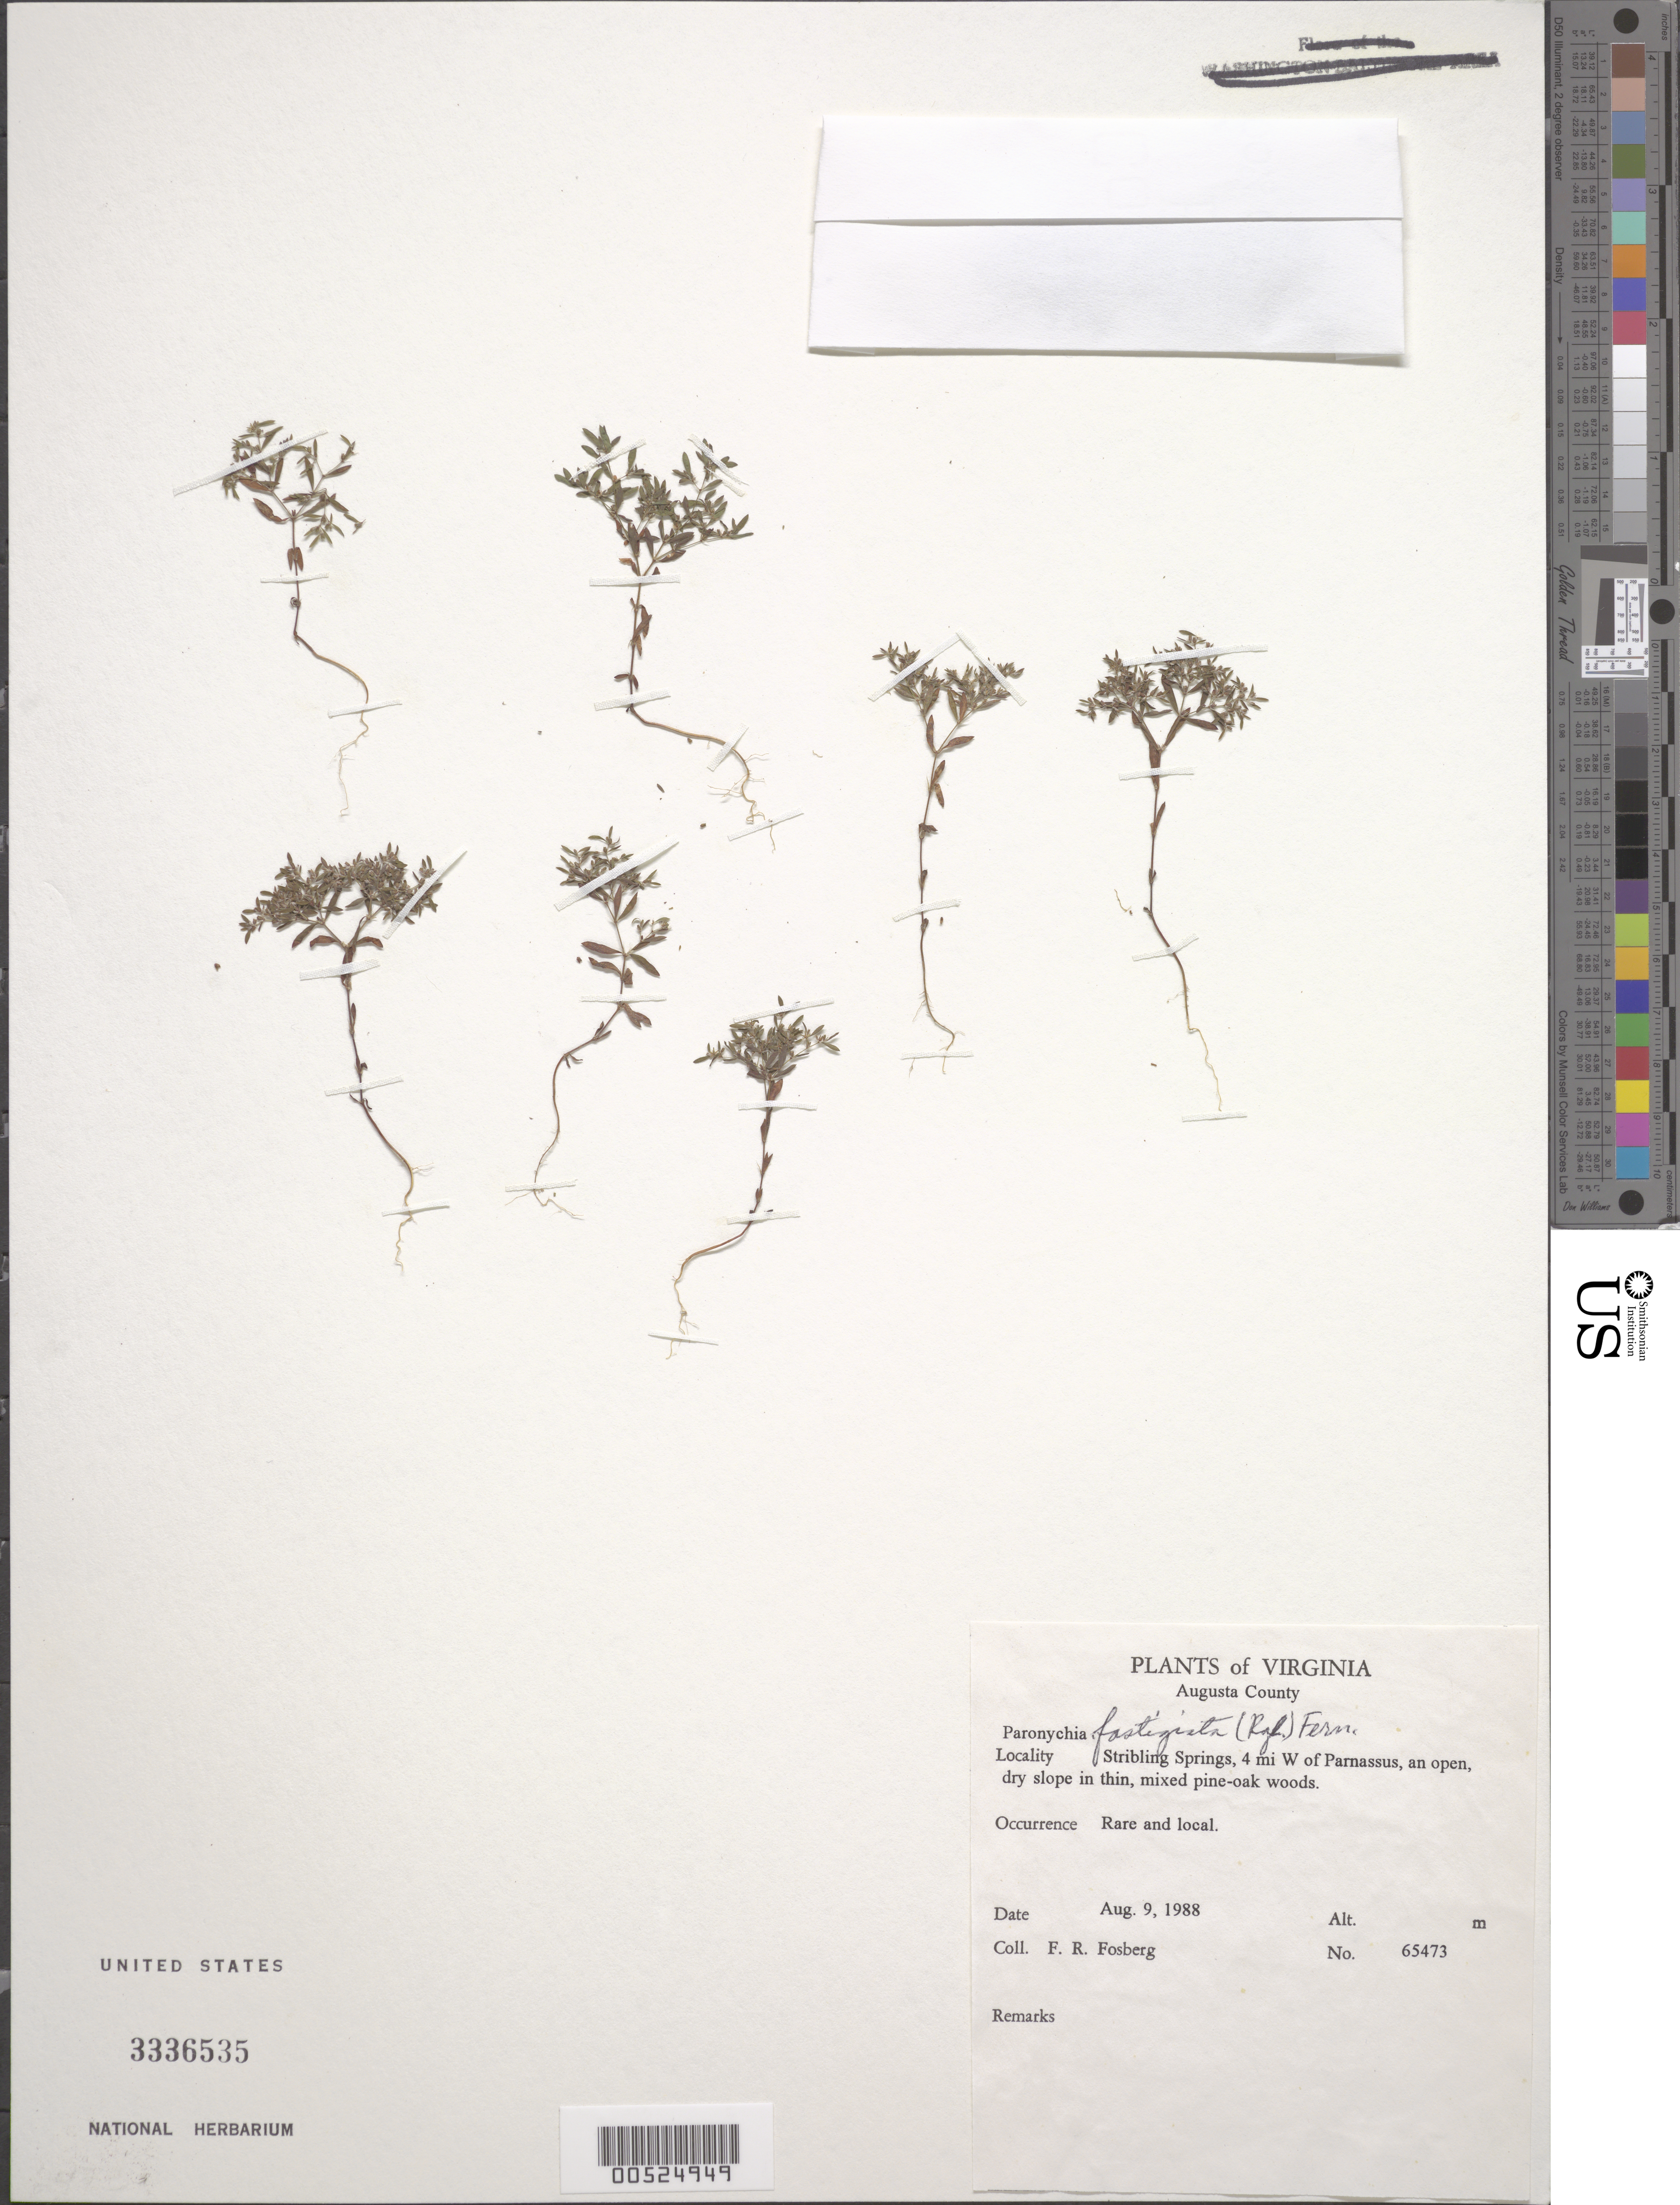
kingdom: Plantae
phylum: Tracheophyta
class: Magnoliopsida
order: Caryophyllales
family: Caryophyllaceae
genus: Paronychia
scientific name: Paronychia fastigiata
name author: (Raf.) Fernald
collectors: F. R. Fosberg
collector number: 65473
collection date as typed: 09 Aug 1988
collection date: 1988-08-09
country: United States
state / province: Virginia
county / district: Augusta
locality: Stribling springs, 4 mi. w of parnassus.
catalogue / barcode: US 3336535